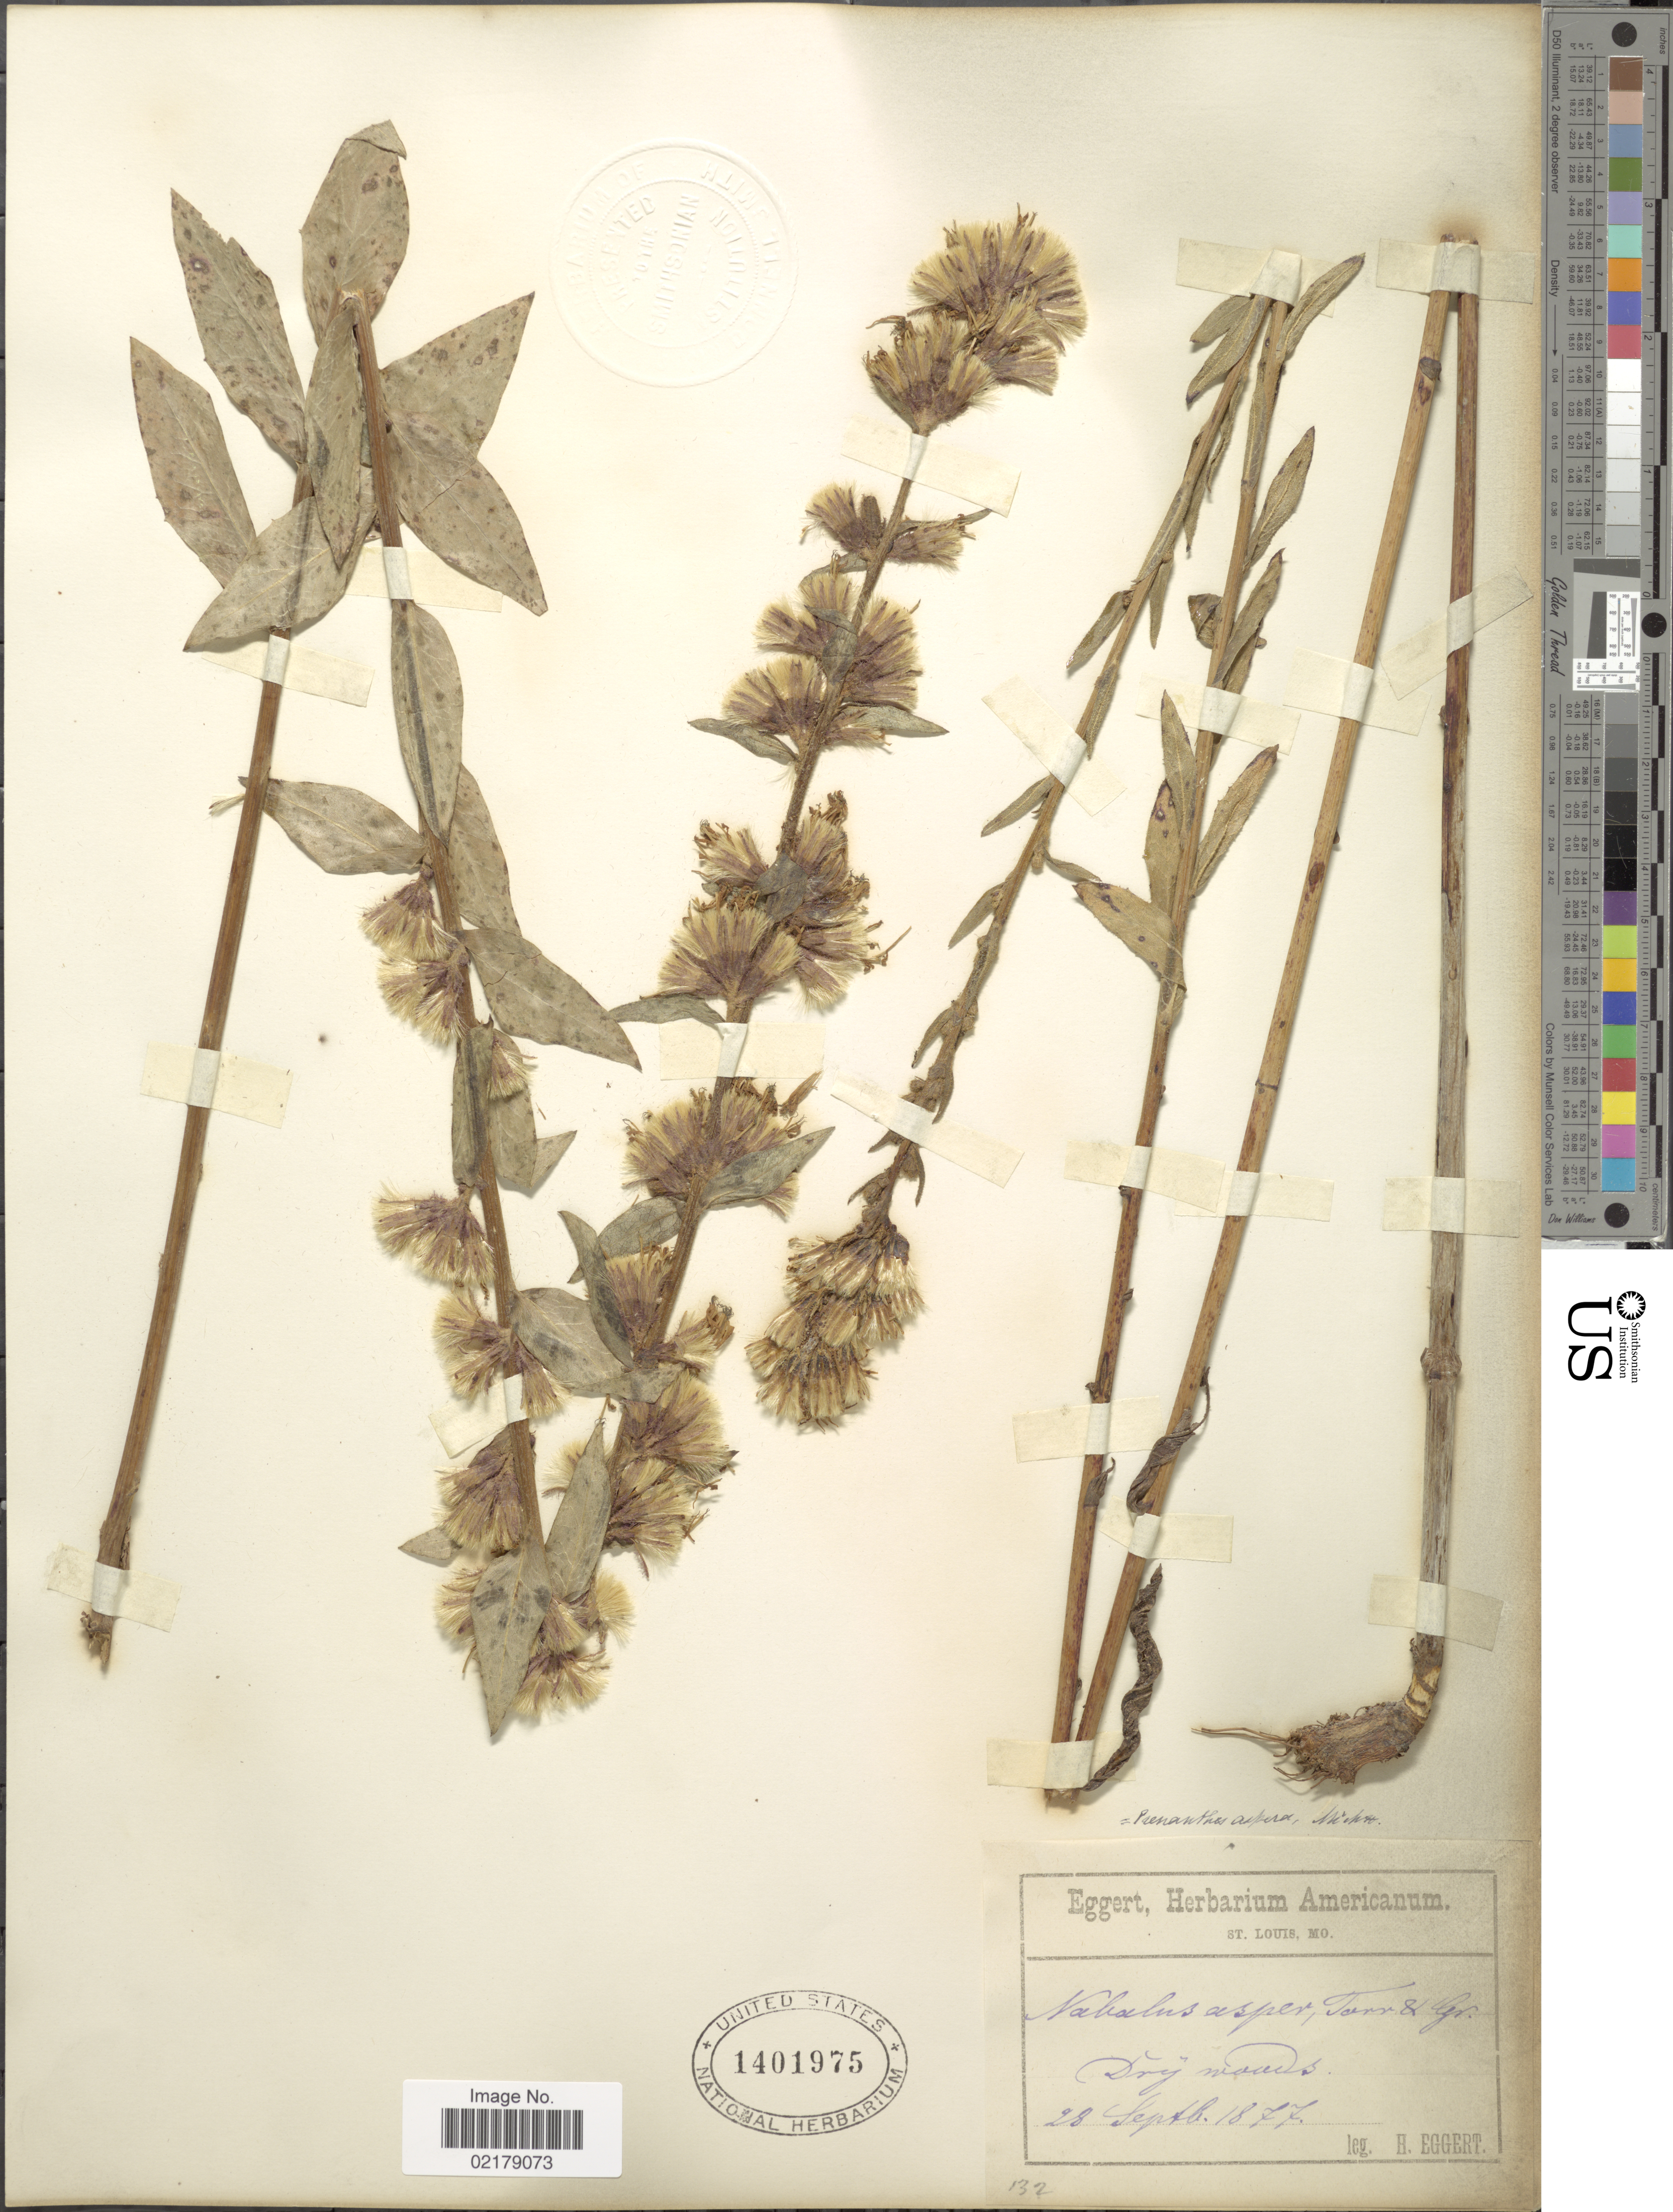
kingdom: Plantae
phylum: Tracheophyta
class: Magnoliopsida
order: Asterales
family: Asteraceae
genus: Nabalus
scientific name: Nabalus asper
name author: (Michx.) Torr. & A. Gray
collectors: H. Eggert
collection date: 1877-09-28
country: United States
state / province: Missouri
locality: St. Louis, Dry woods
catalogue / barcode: US 1401975